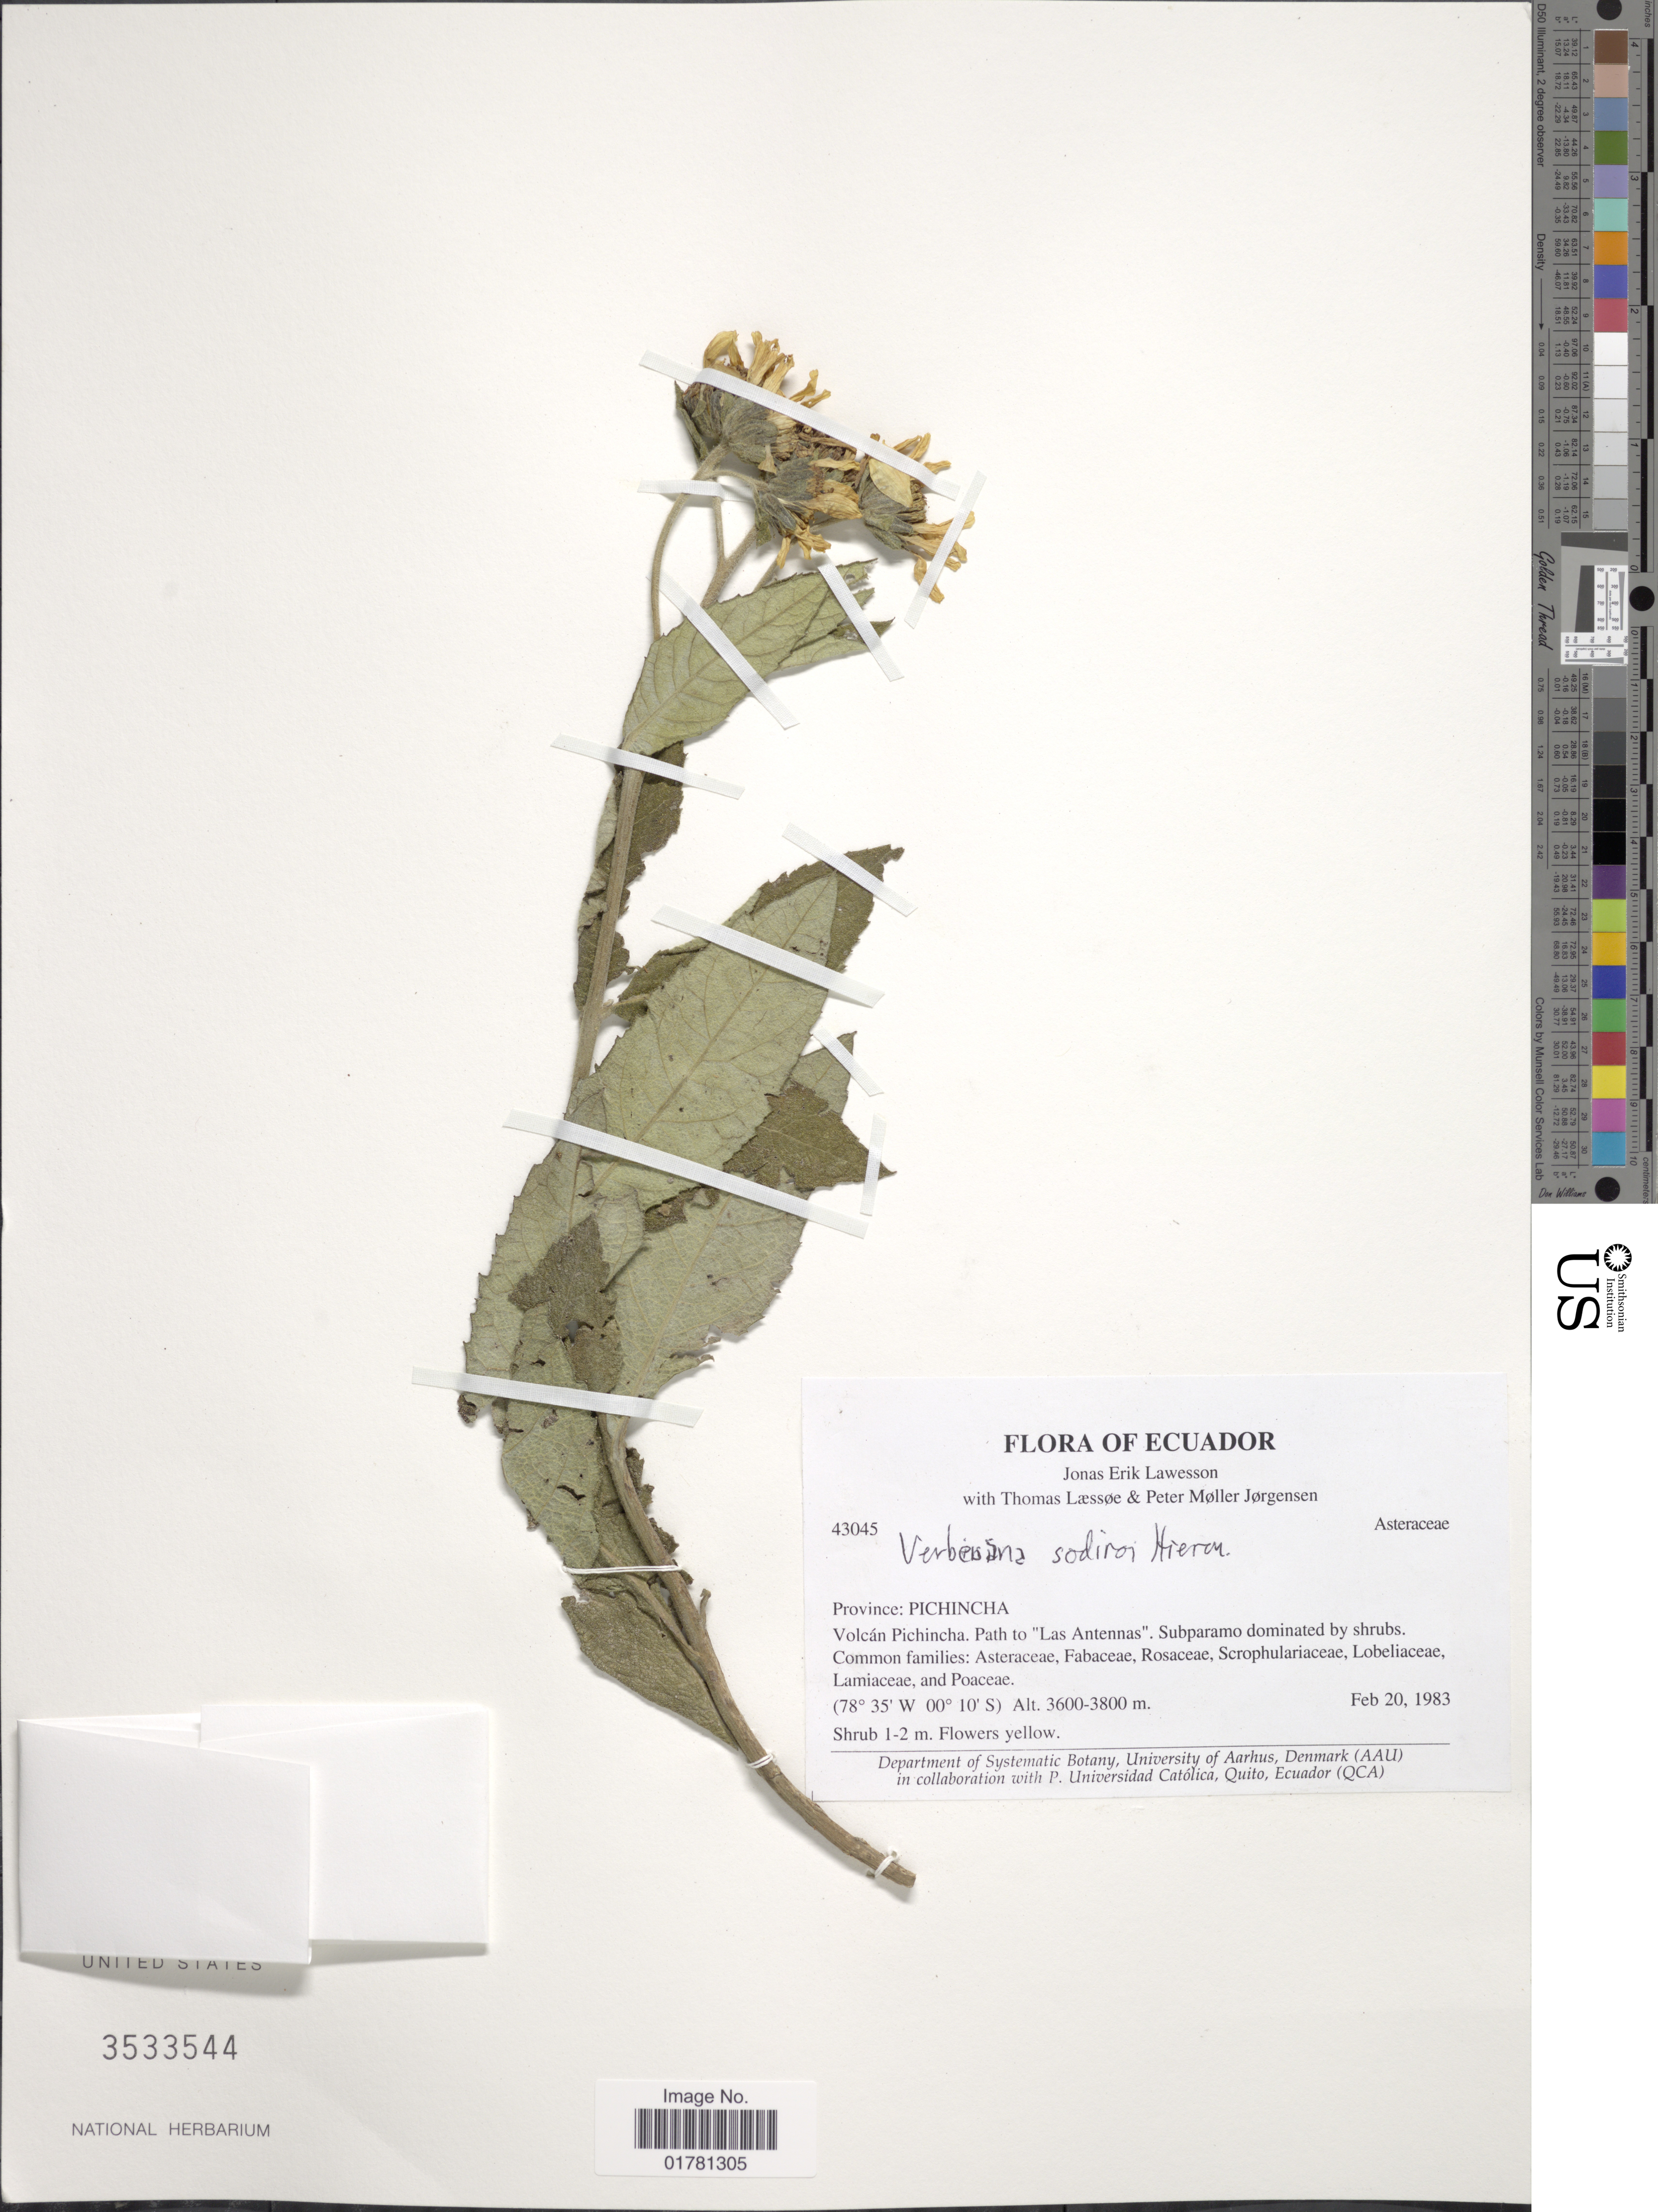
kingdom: Plantae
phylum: Tracheophyta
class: Magnoliopsida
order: Asterales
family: Asteraceae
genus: Verbesina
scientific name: Verbesina sodiroi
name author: Hieron.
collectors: J. Lawesson, T. Laessøe & P. M. Jørgensen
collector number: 43045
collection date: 1983-02-20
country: Ecuador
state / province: Pichincha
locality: Volcán Pichincha. Path to 'Las Antennas'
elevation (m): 3600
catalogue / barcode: US 3533544